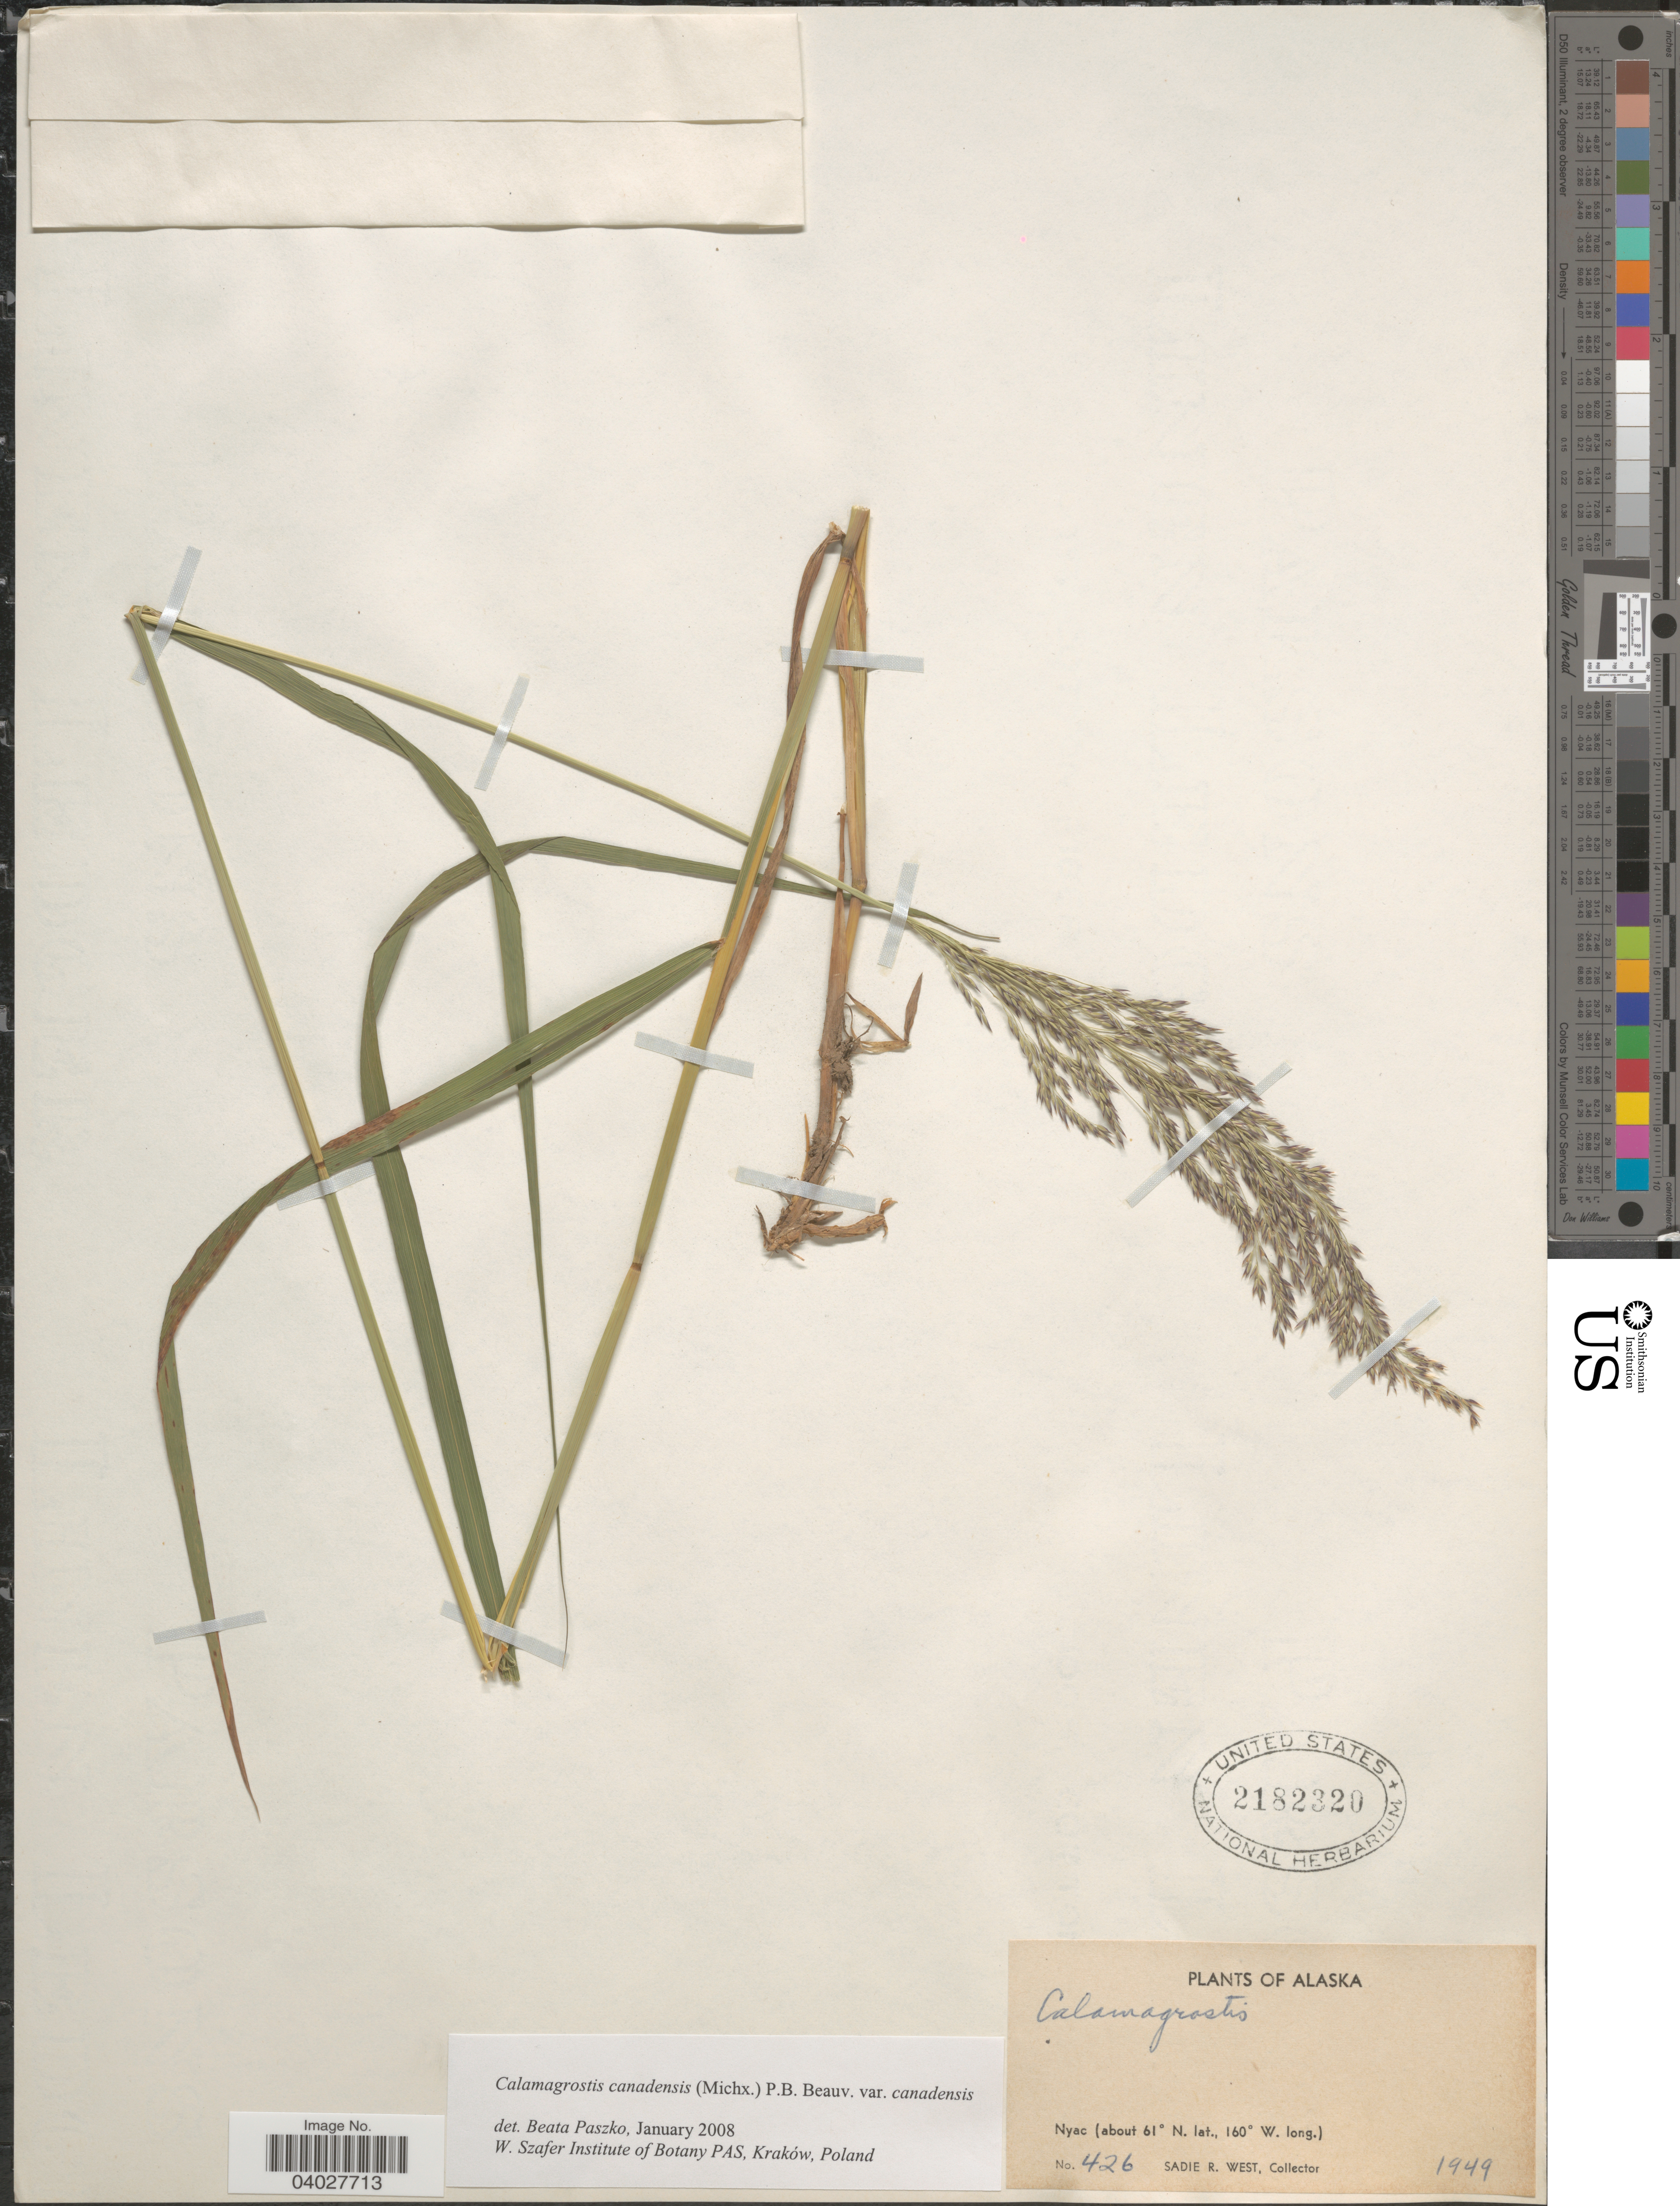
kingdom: Plantae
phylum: Tracheophyta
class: Liliopsida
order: Poales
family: Poaceae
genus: Calamagrostis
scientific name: Calamagrostis canadensis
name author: (Michx.) P. Beauv.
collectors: S. R. West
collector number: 426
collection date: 1949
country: United States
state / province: Alaska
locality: Nyac.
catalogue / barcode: US 2182320